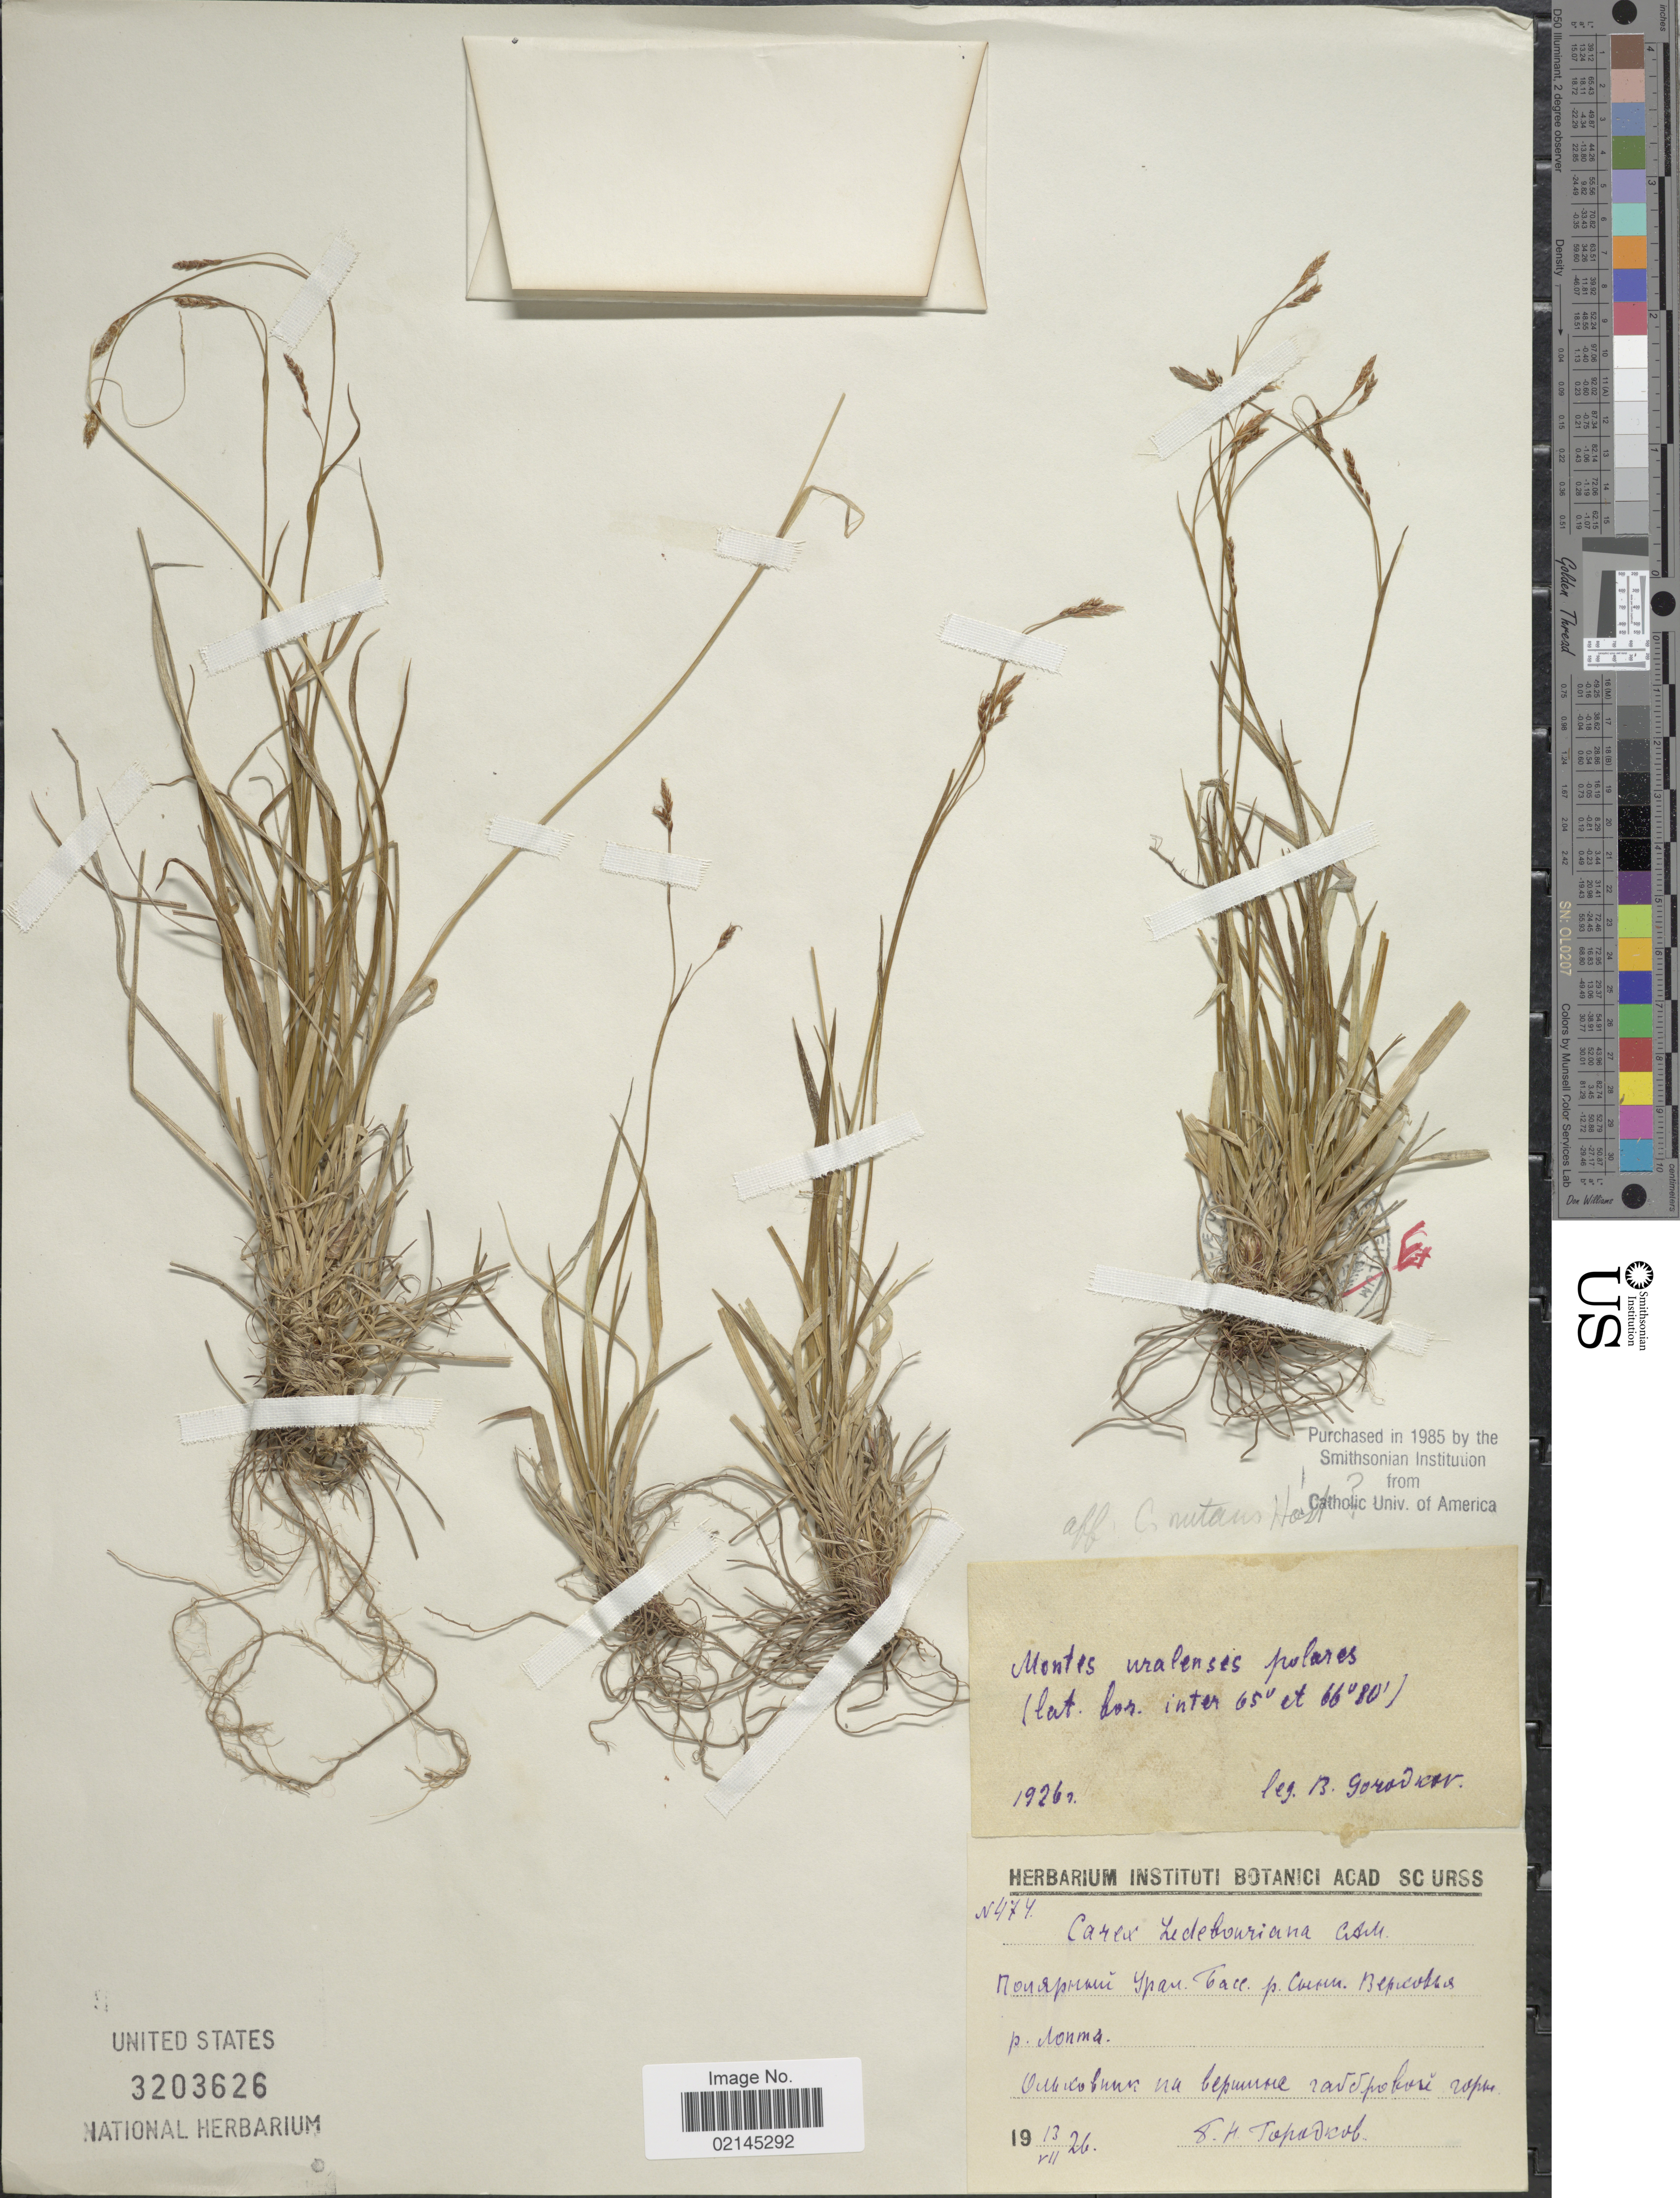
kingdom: Plantae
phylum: Tracheophyta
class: Liliopsida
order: Poales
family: Cyperaceae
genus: Carex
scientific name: Carex ledebouriana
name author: C.A. Mey. ex Trevir.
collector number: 474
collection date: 1926-07-13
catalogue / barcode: US 3203626